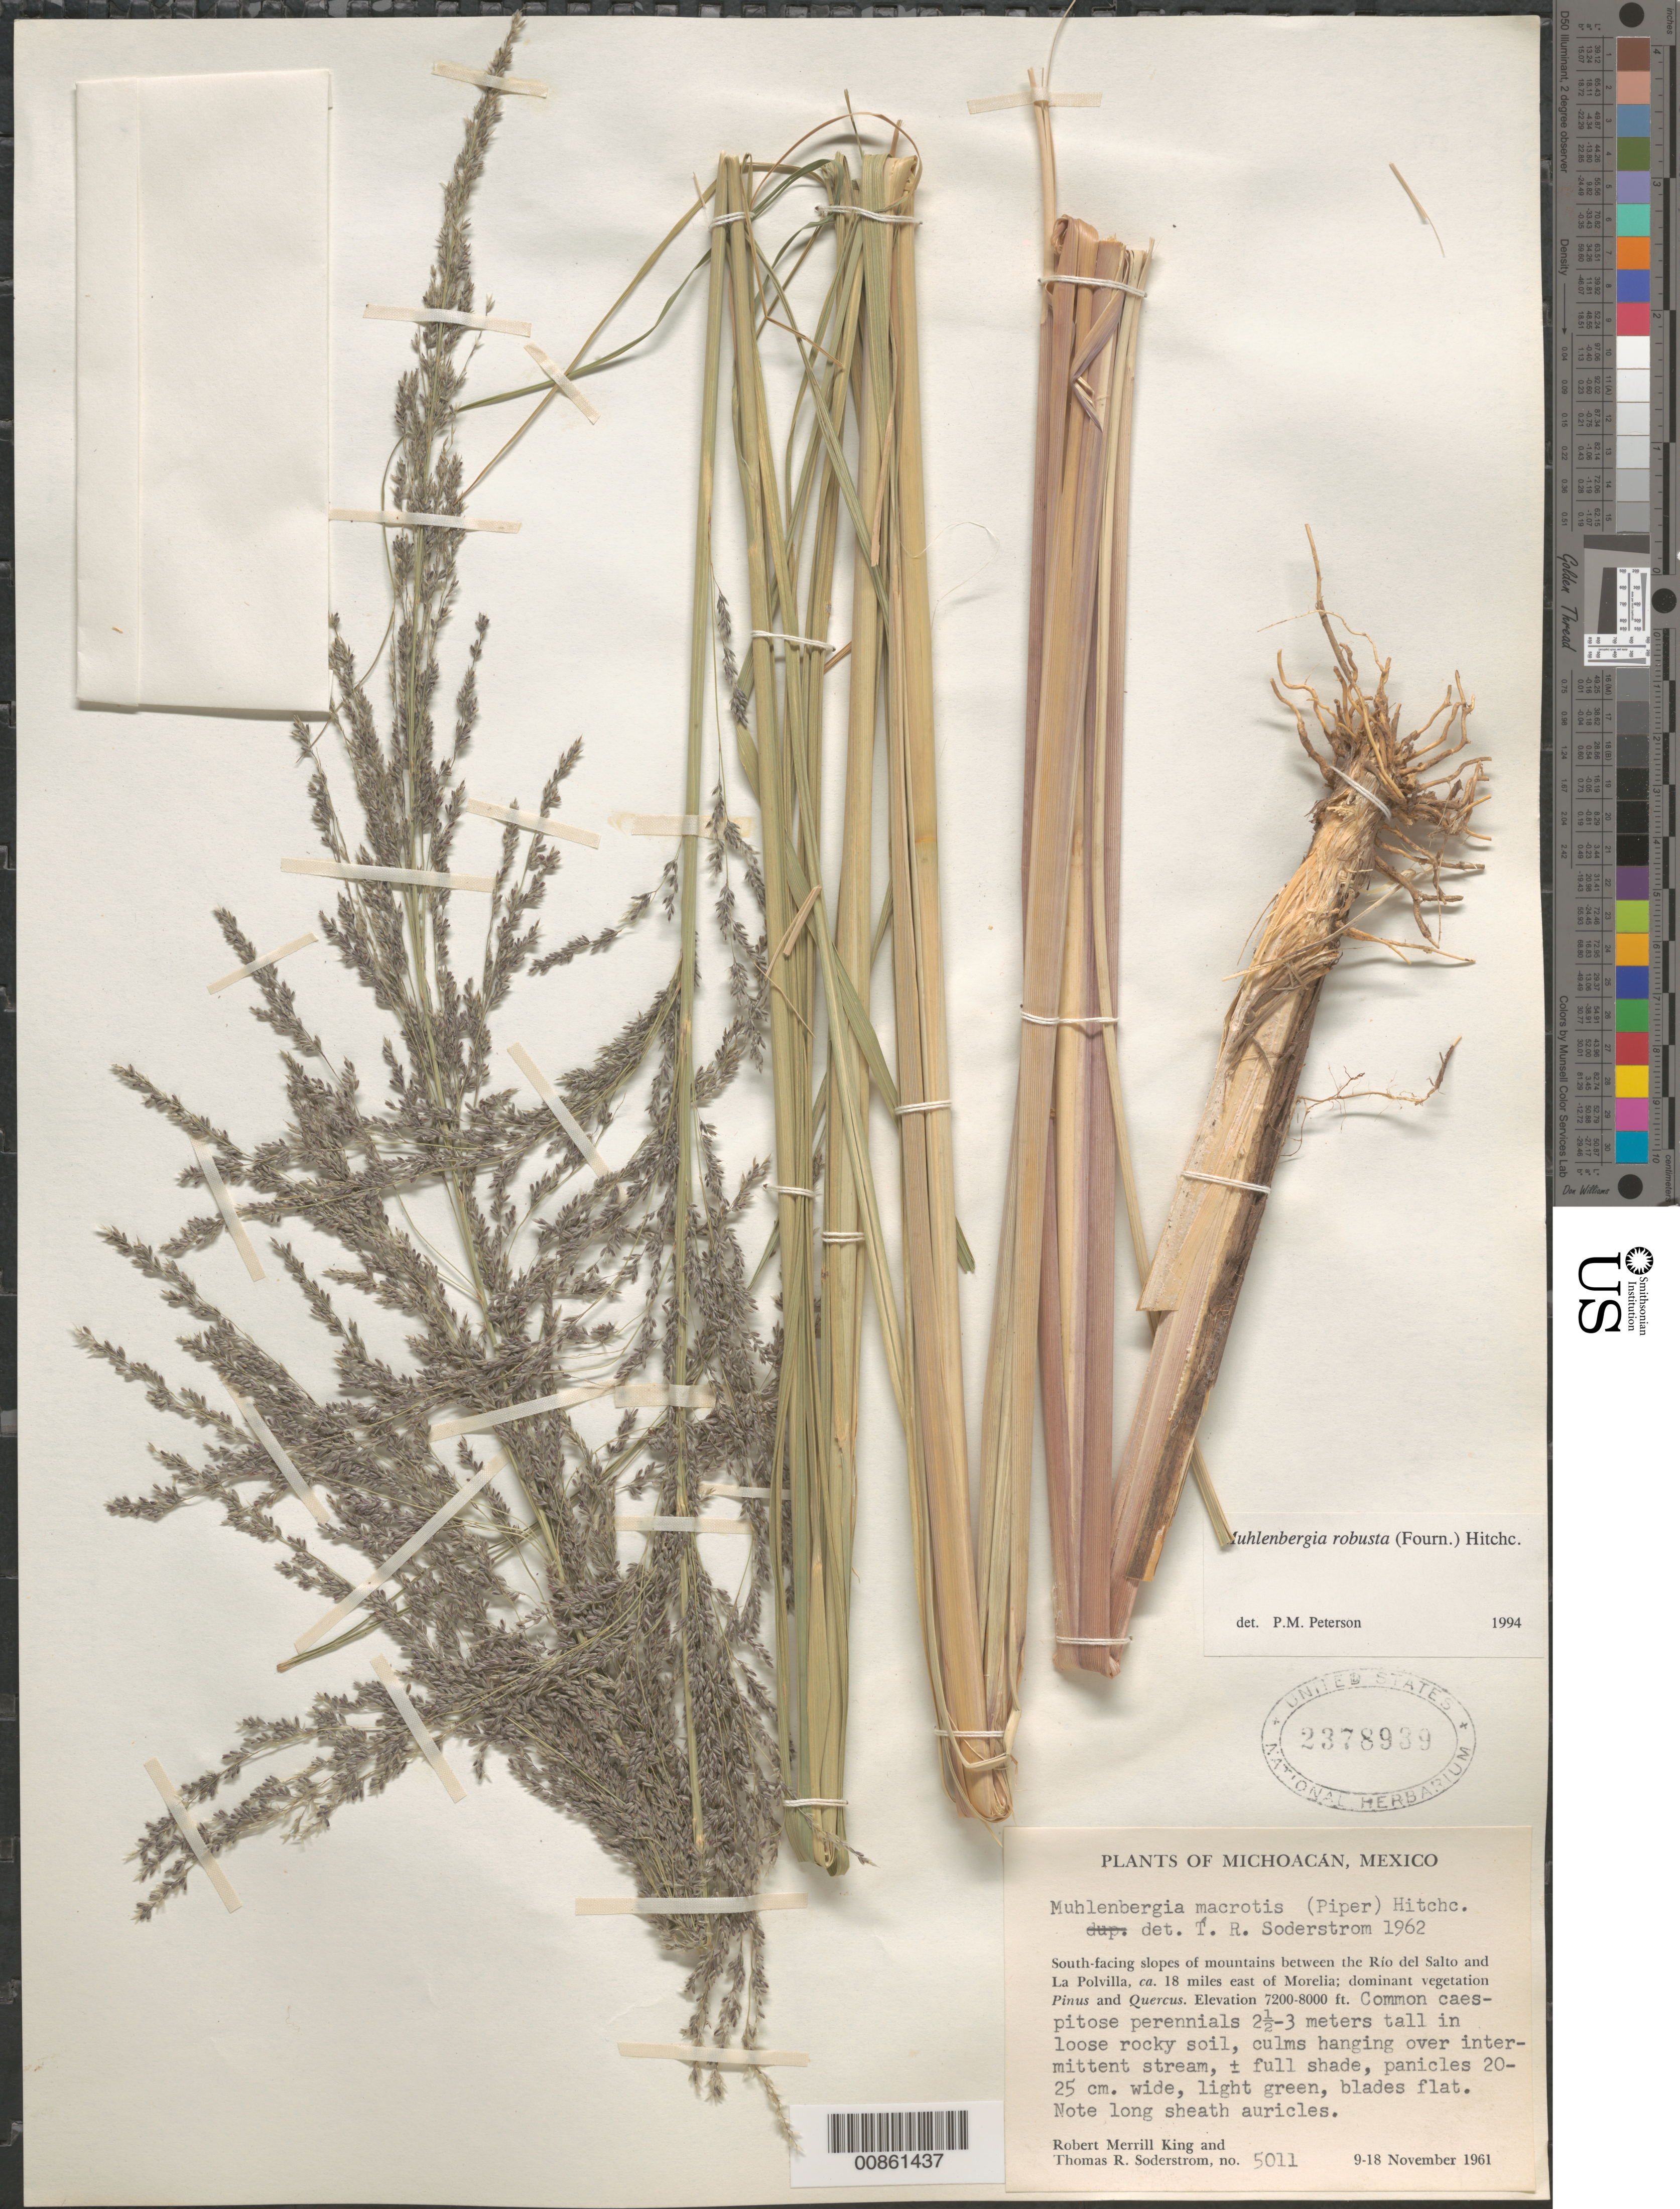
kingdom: Plantae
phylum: Tracheophyta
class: Liliopsida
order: Poales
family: Poaceae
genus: Muhlenbergia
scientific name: Muhlenbergia robusta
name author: (E. Fourn.) Hitchc.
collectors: R. M. King & T. R. Soderstrom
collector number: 5011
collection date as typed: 09 Nov 1961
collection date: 1961-11-09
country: Mexico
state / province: Michoacán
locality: Between Rio del Salto and La Polvilla, ca. 18 mi E of Morelia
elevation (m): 2438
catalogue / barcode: US 2378939